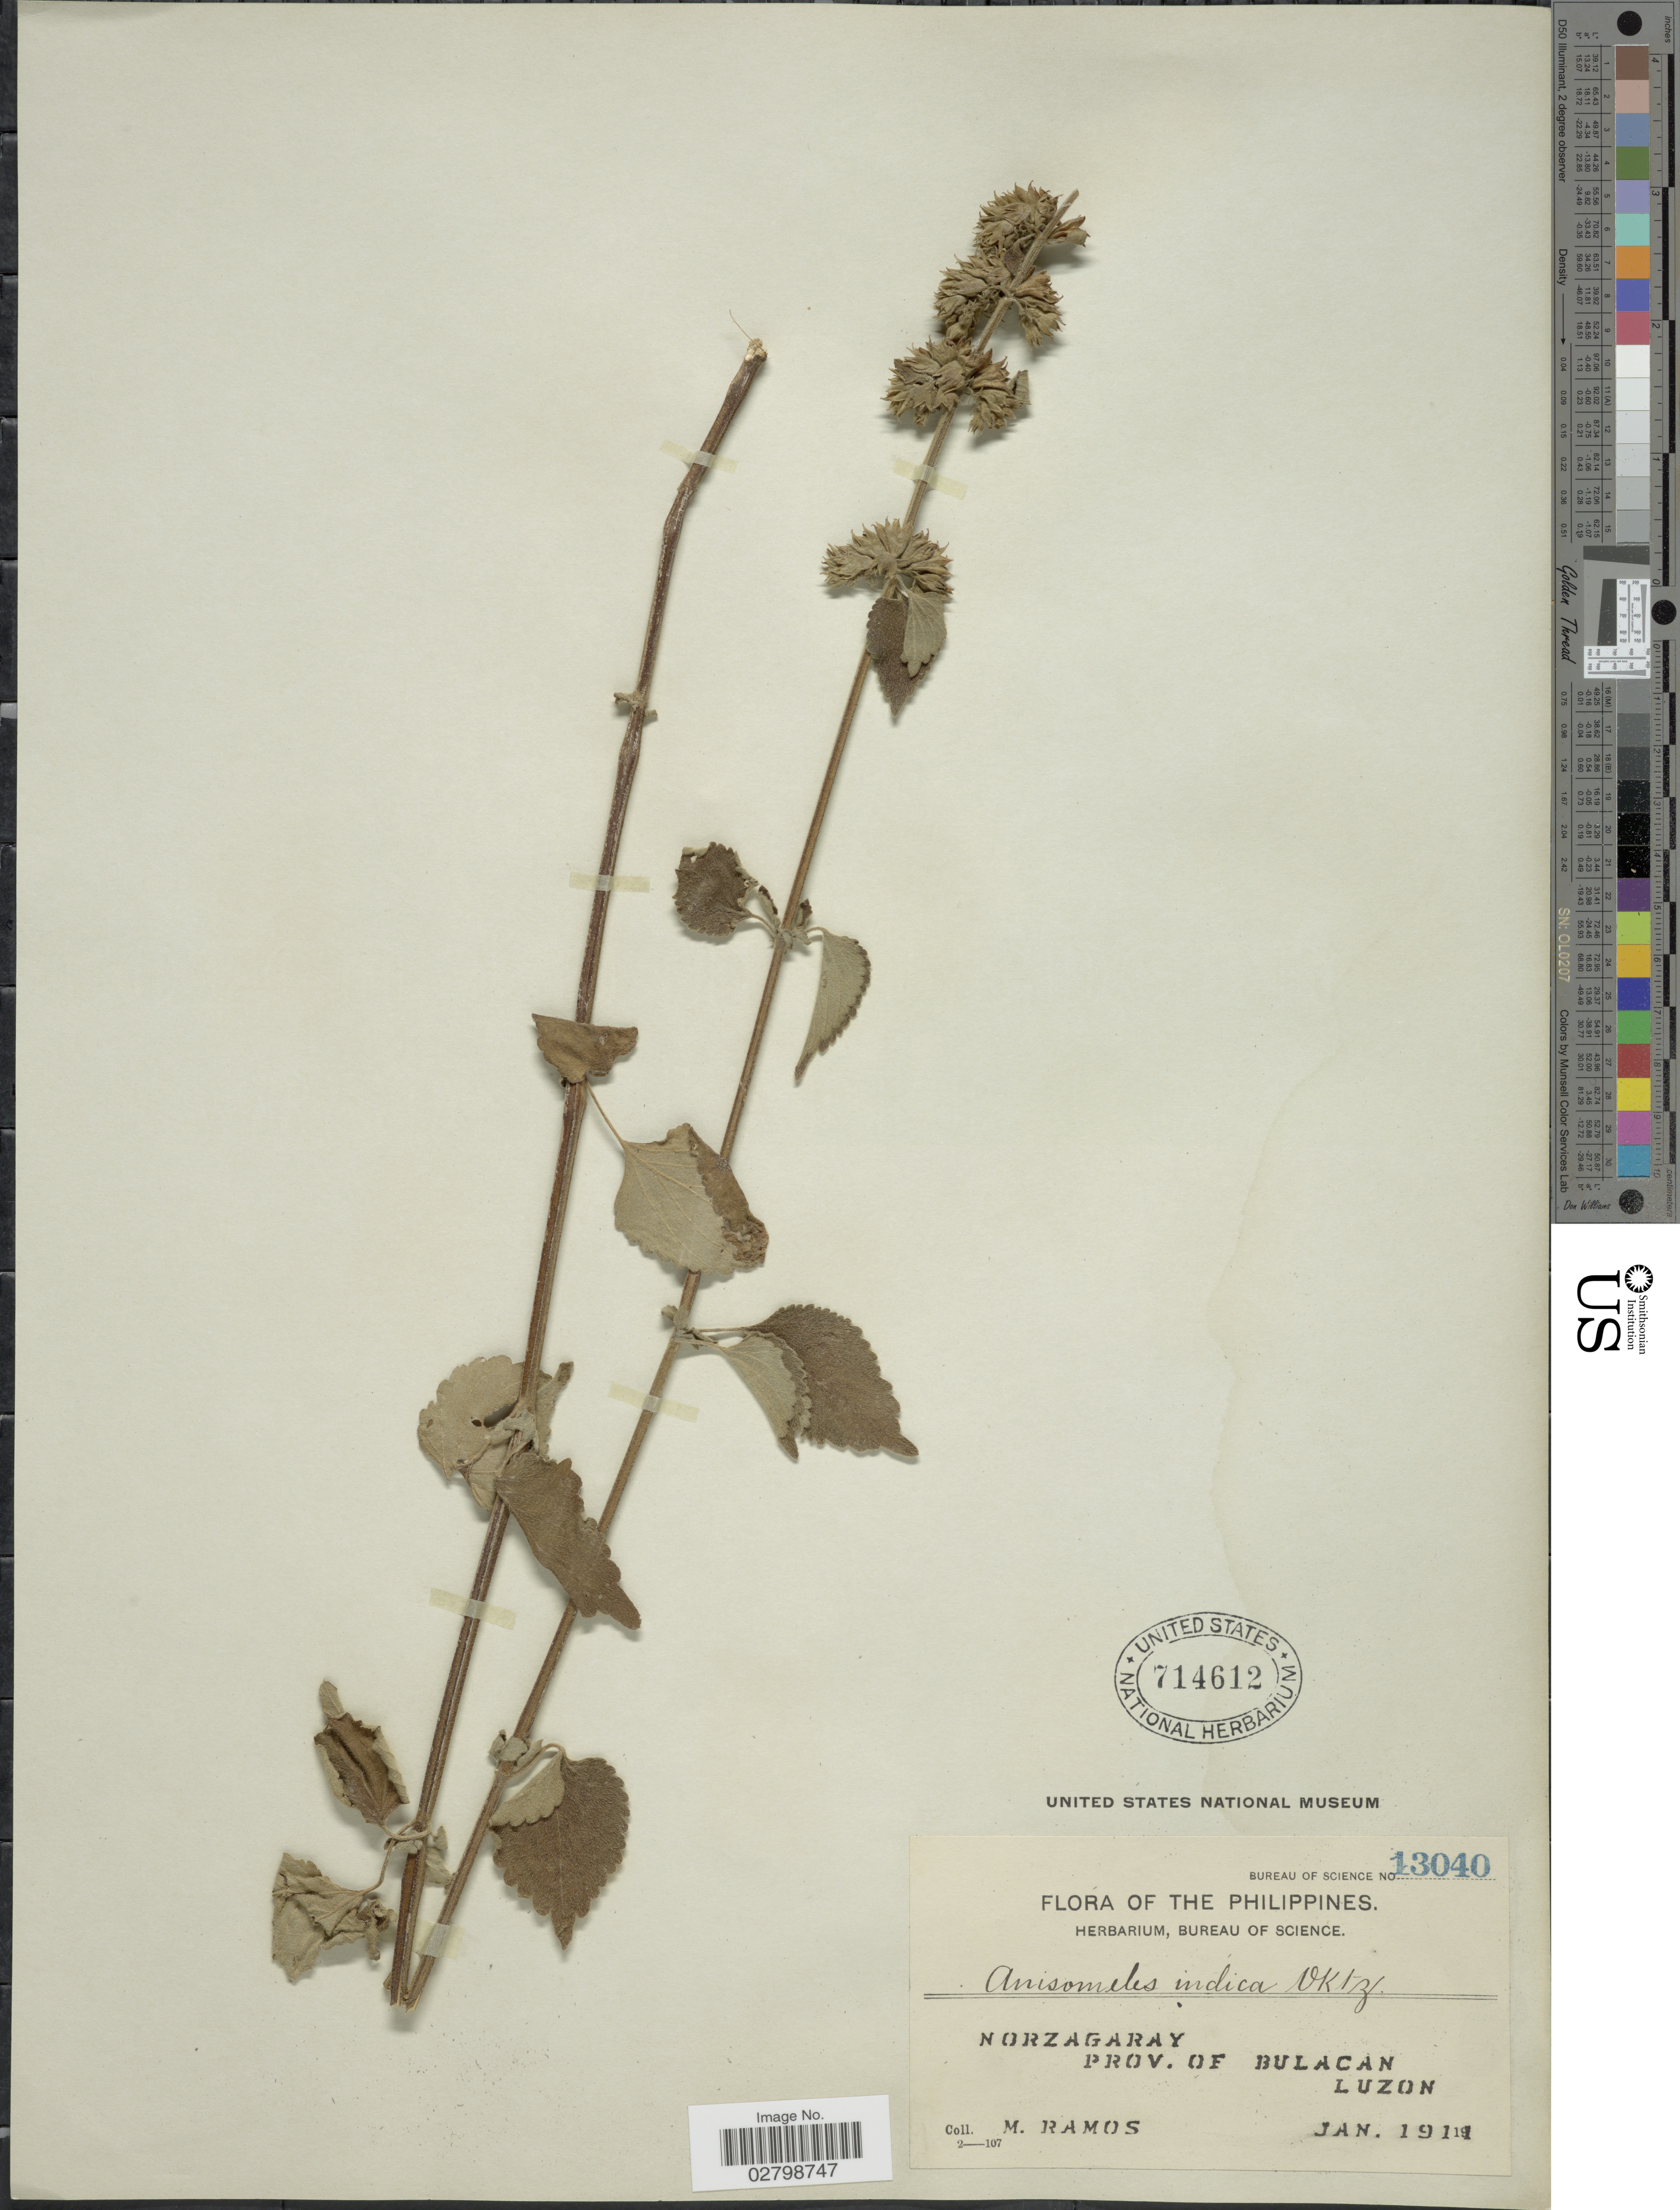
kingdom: Plantae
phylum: Tracheophyta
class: Magnoliopsida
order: Lamiales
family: Lamiaceae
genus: Anisomeles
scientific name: Anisomeles indica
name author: (L.) Kuntze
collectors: M. Ramos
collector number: Bureau of Science 13040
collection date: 1911-01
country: Philippines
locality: Norzagaray, prov. of Bulacan, Luzon.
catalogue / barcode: US 714612